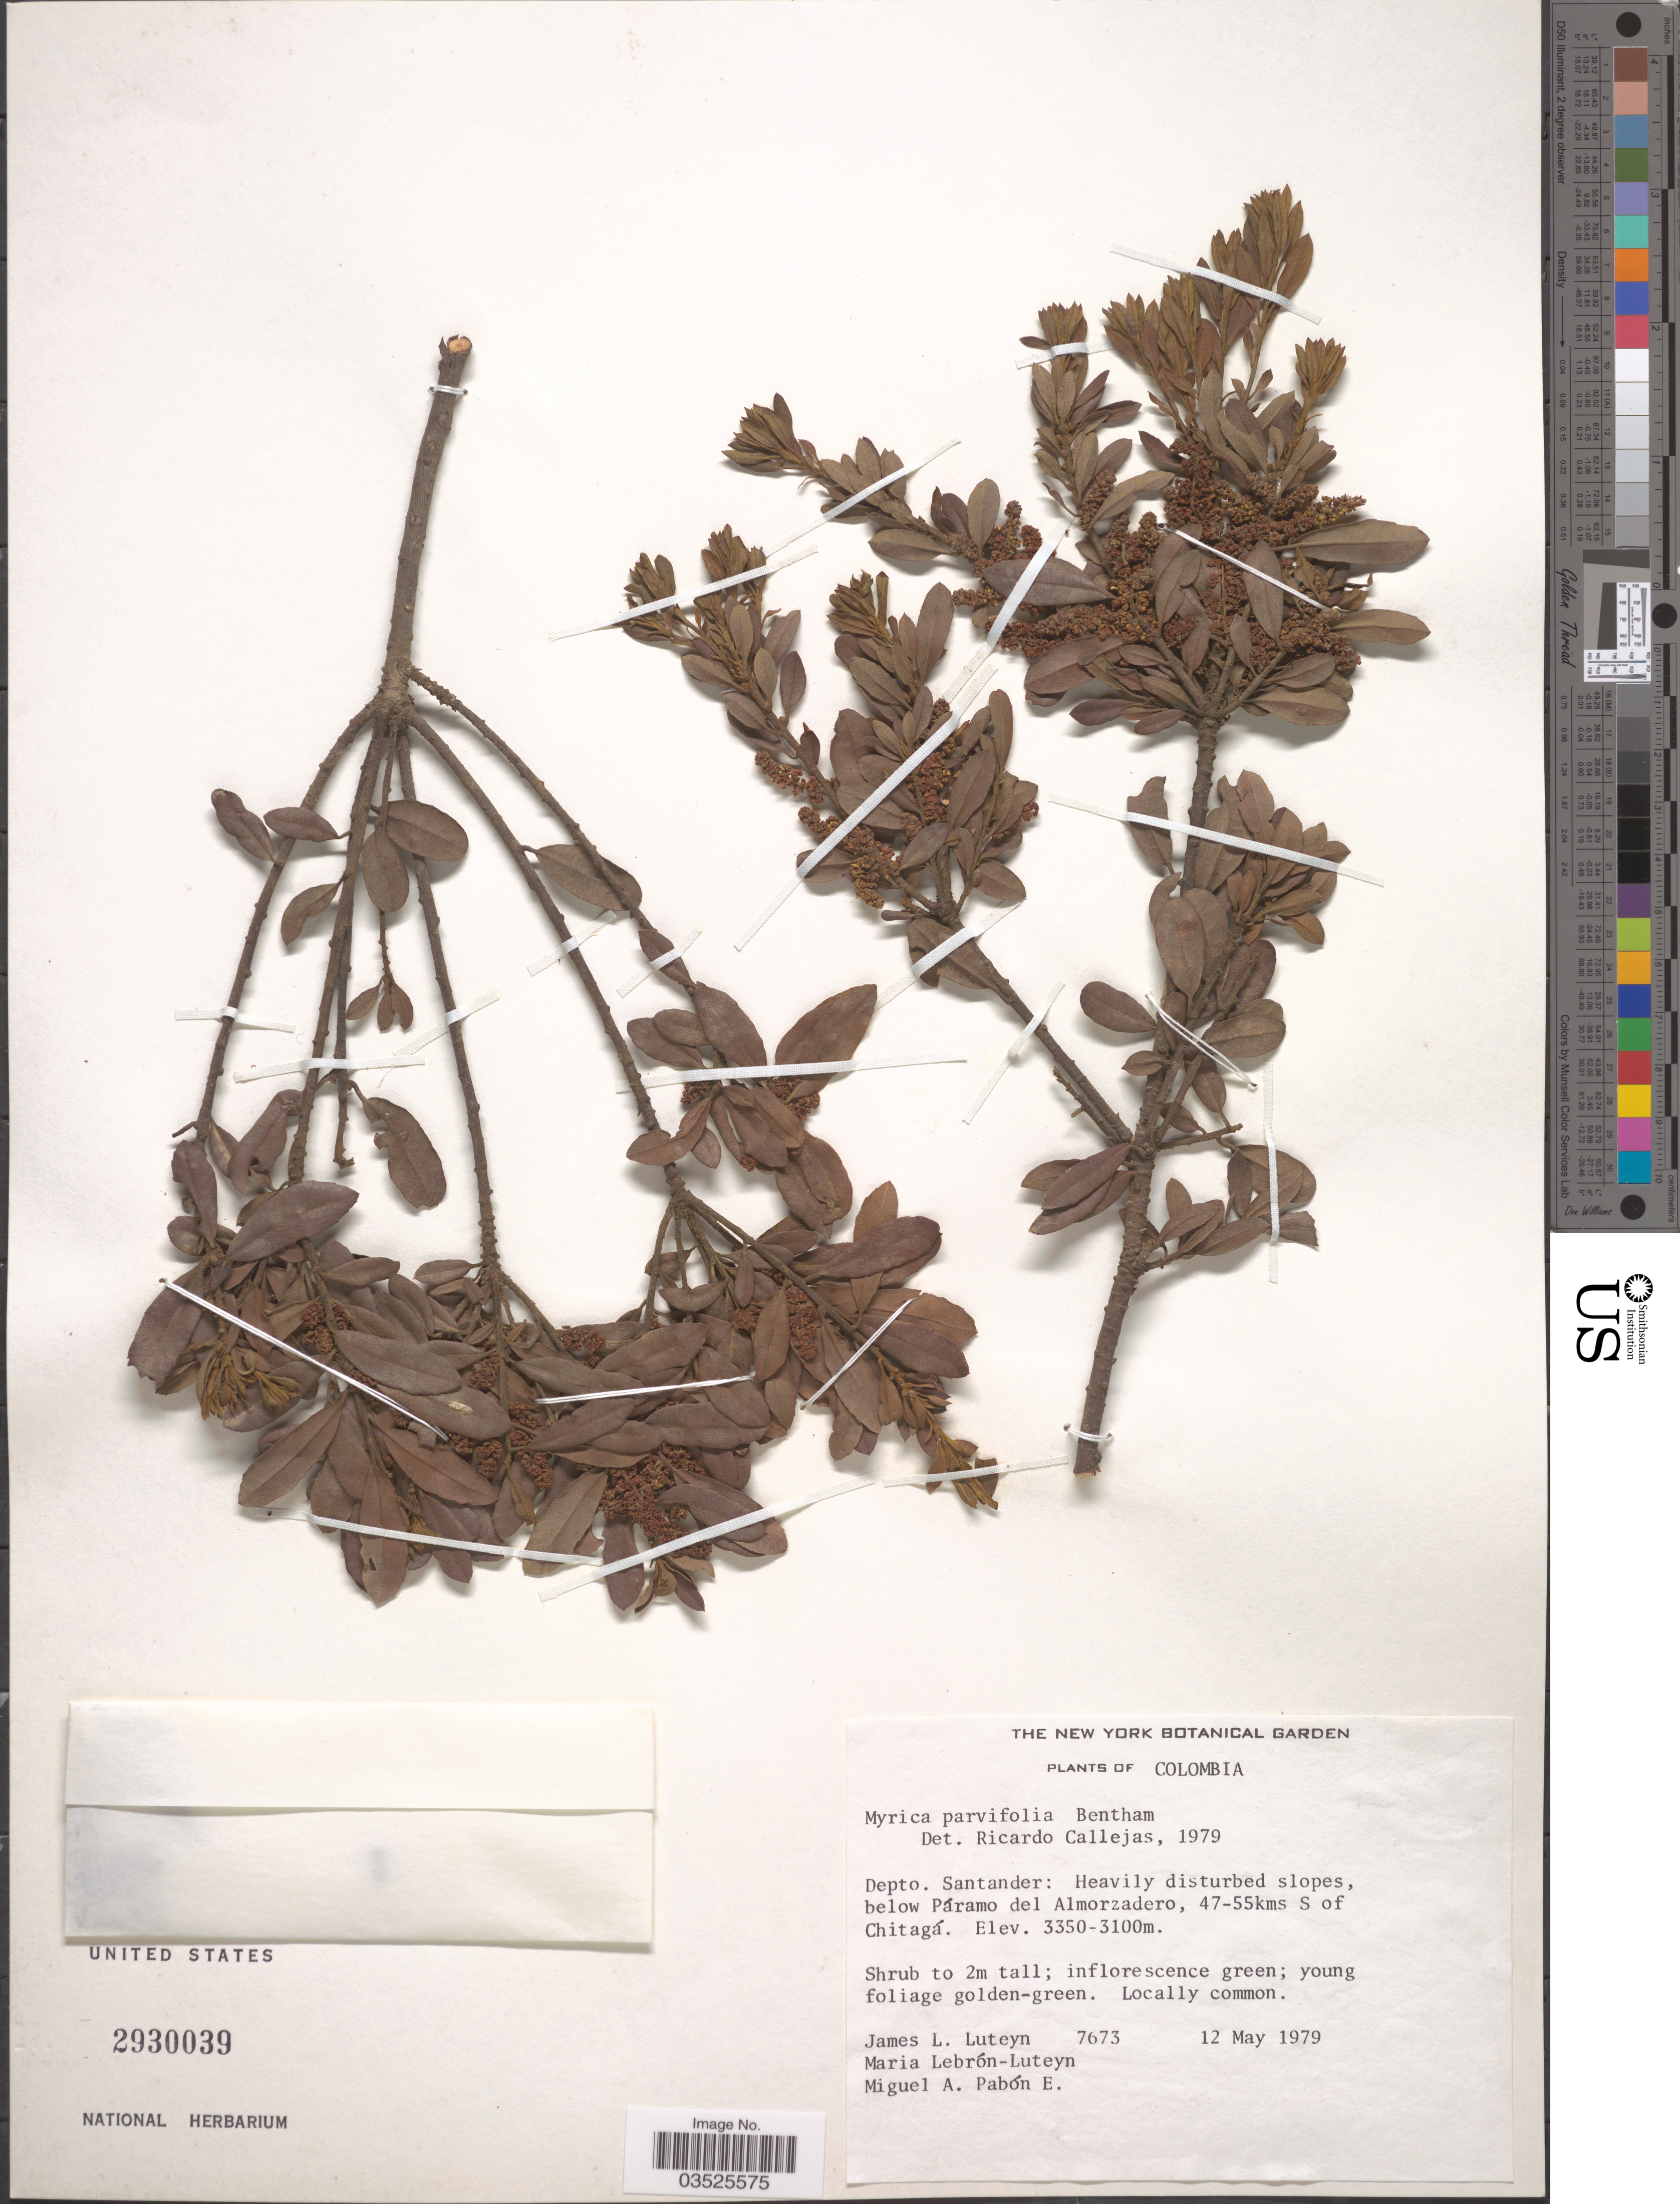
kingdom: Plantae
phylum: Tracheophyta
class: Magnoliopsida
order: Fagales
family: Myricaceae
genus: Morella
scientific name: Morella parvifolia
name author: (Benth.) Parra-Os.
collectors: J. L. Luteyn, M. L. Lebrón-Luteyn & M. A. Pabon E.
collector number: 7673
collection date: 1979-05-12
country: Colombia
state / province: Santander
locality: Depto. Santander: Heavily disturbed slopes, below Páramo del Almorzadero, 47-55kms S of Chitagá.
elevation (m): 3100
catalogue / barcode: US 2930039